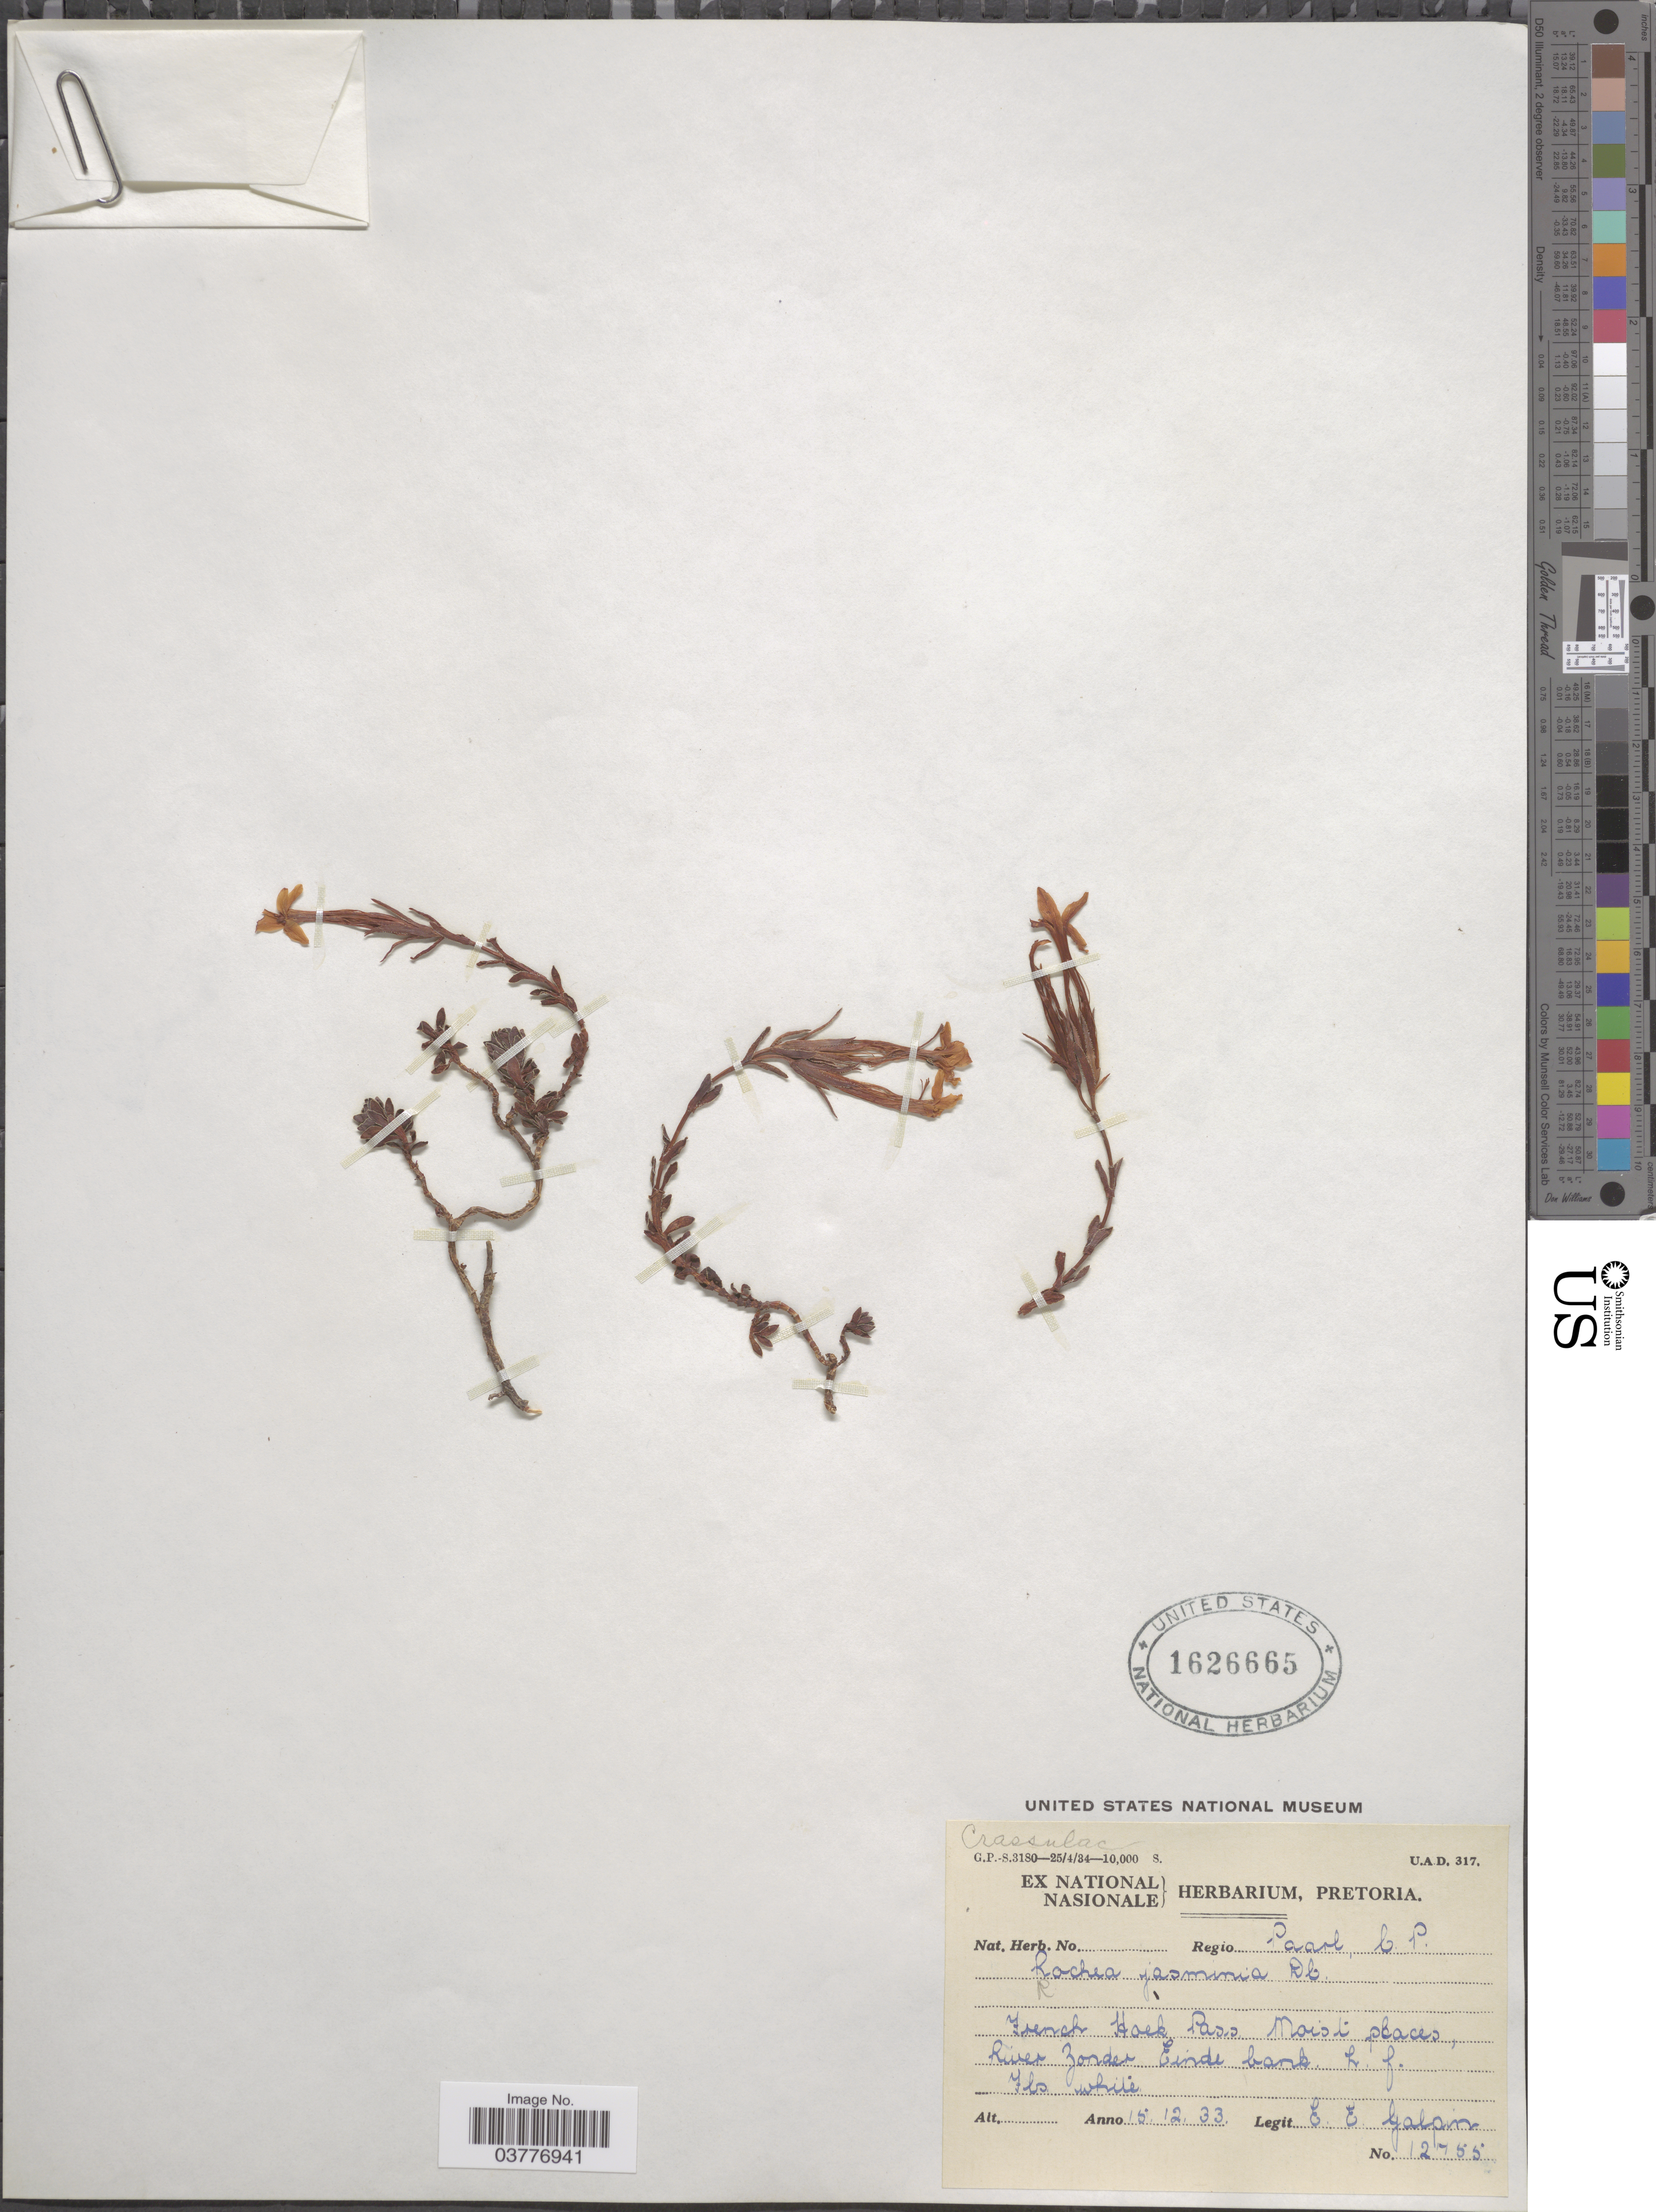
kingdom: Plantae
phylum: Tracheophyta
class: Magnoliopsida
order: Saxifragales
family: Crassulaceae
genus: Crassula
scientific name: Crassula obtusa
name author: Haw.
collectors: E. Galpin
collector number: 12955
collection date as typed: Transcribed d/m/y: 15/12/33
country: South Africa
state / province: Western Cape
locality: Regio Paarl, C. P. French Hoek Pass, Moist place, River Zonder Einde bank. L. f?.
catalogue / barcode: US 1626665